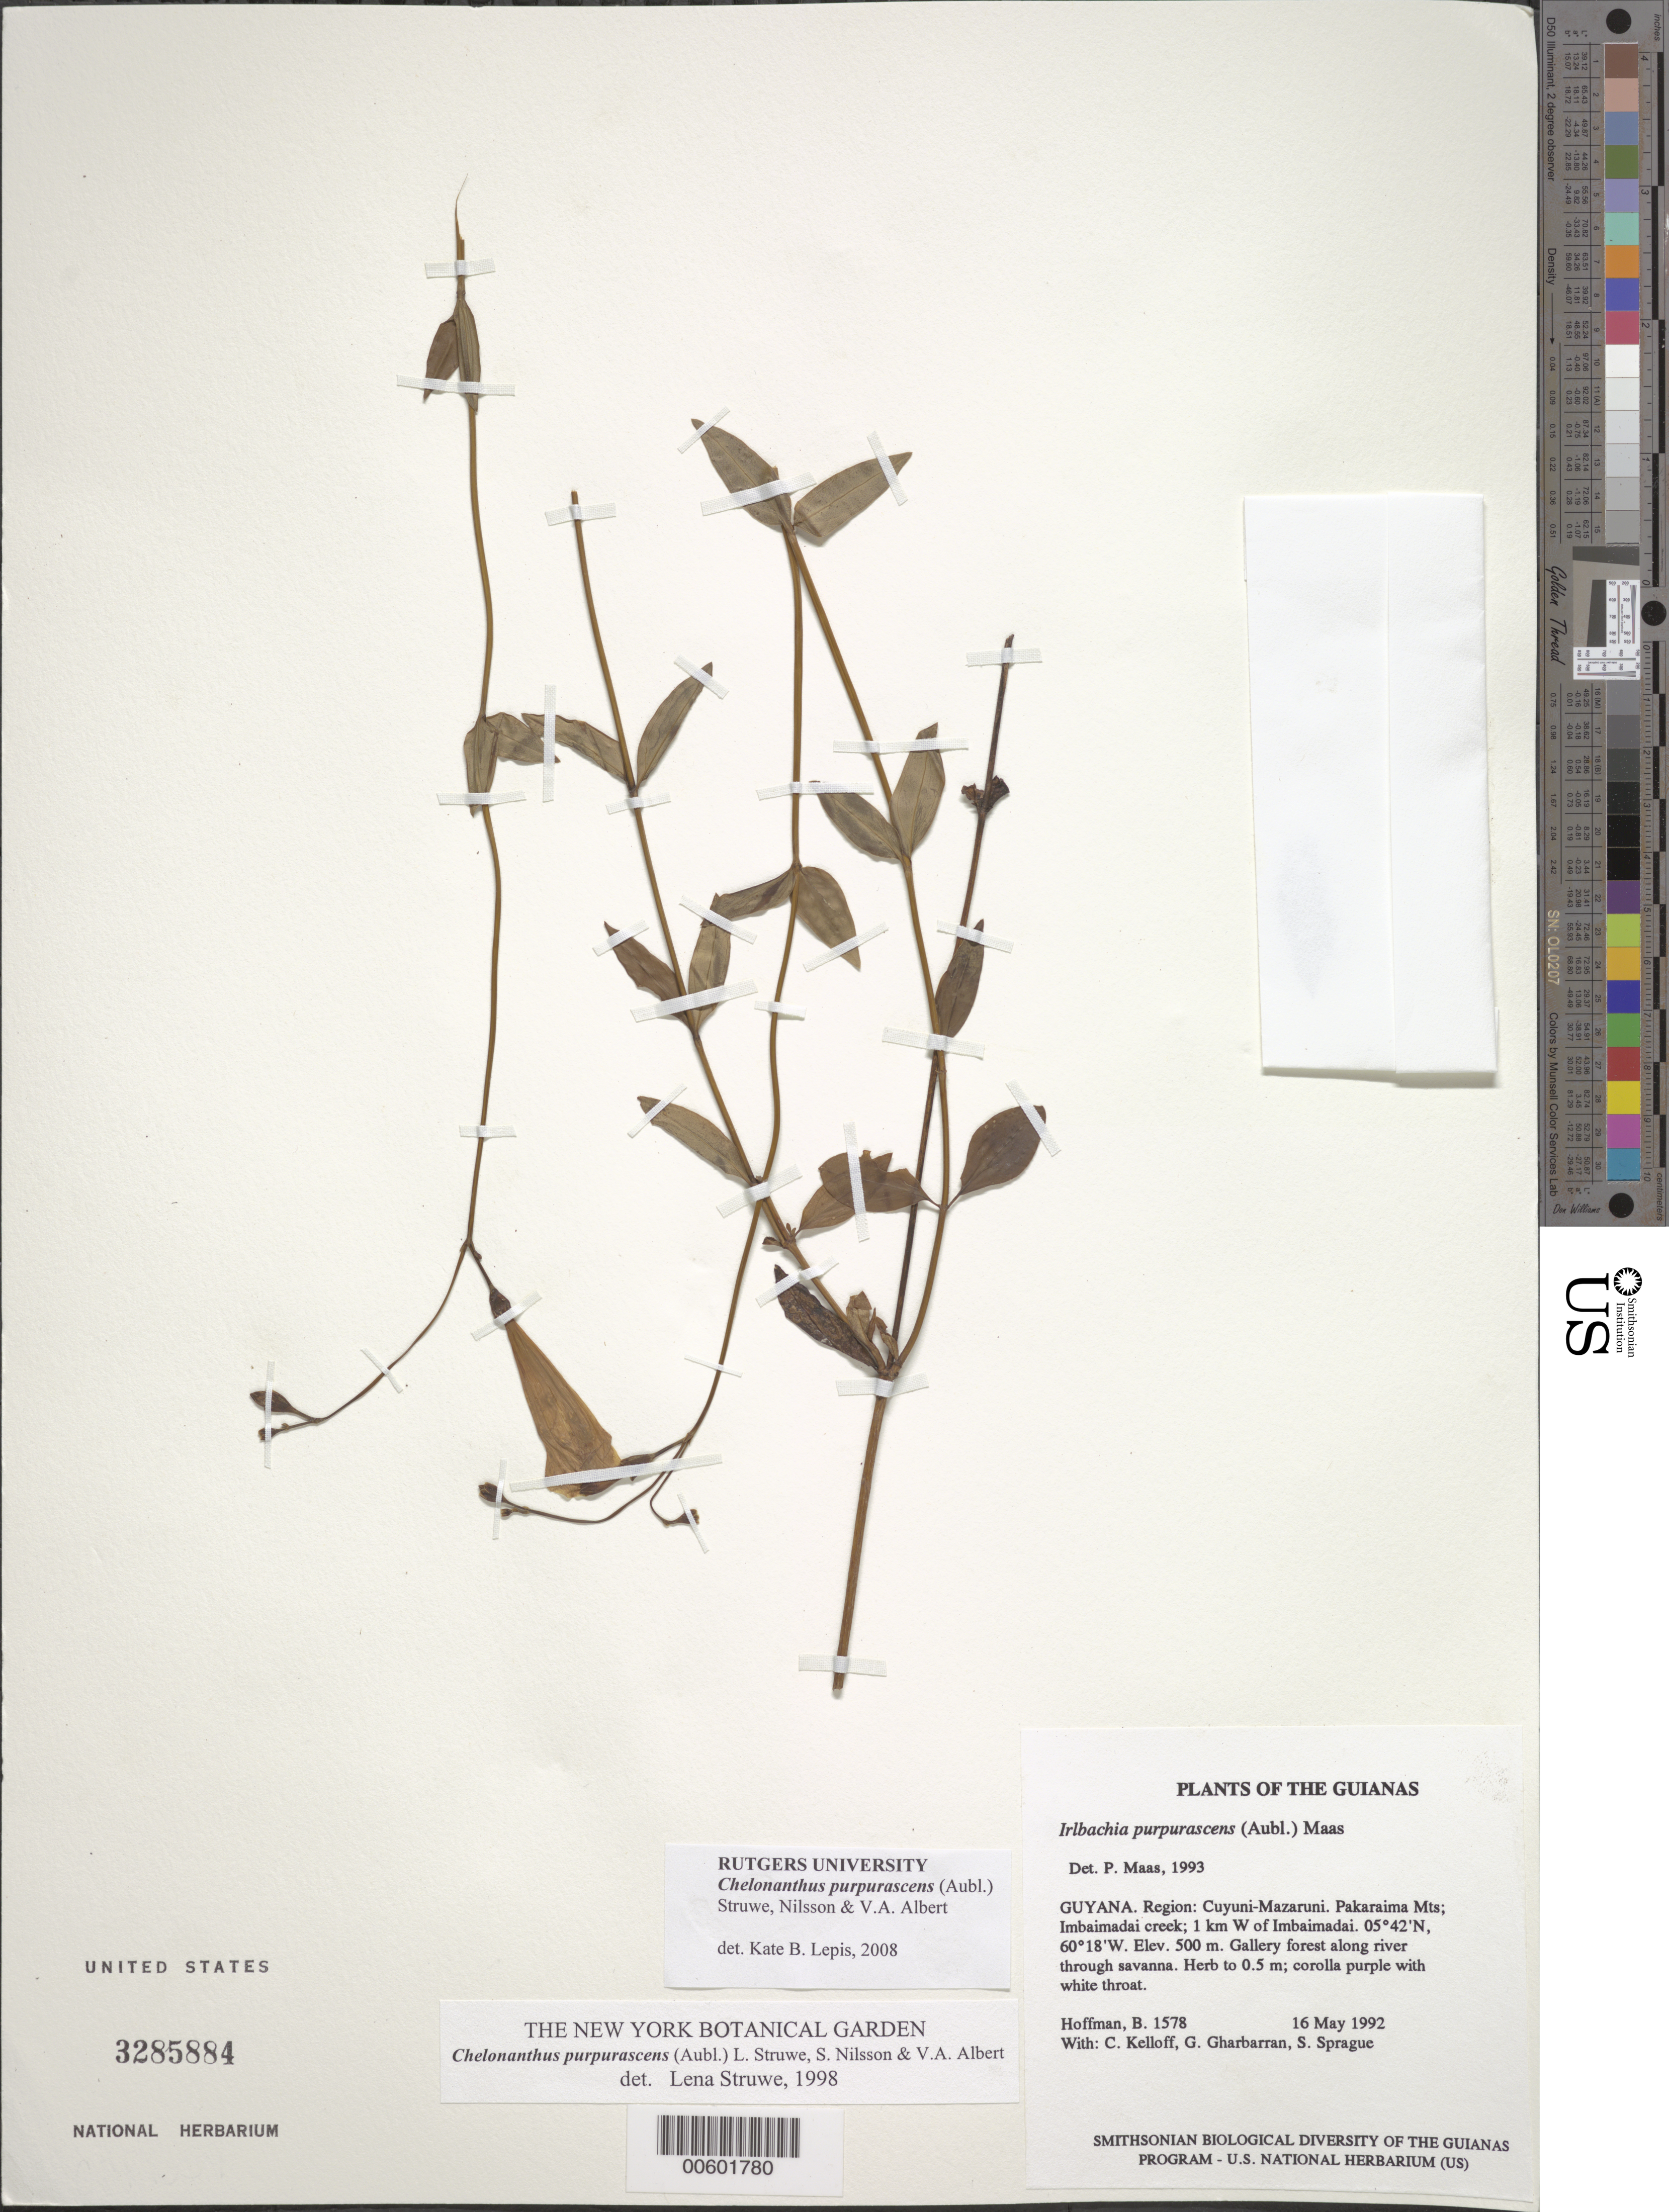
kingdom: Plantae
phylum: Tracheophyta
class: Magnoliopsida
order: Gentianales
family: Gentianaceae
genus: Irlbachia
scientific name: Irlbachia purpurascens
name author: (Aubl.) Maas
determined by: Maas, Paul J. M.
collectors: B. Hoffman, C. L. Kelloff, G. Gharbarran & S. Sprague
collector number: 1578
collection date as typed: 16 May 1992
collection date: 1992-05-16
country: Guyana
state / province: Cuyuni-Mazaruni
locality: Pakaraima Mts; Imbaimadai Creek; 1 km W of Imbaimadai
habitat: Gallery forest along river through savanna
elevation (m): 500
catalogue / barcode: US 3285884